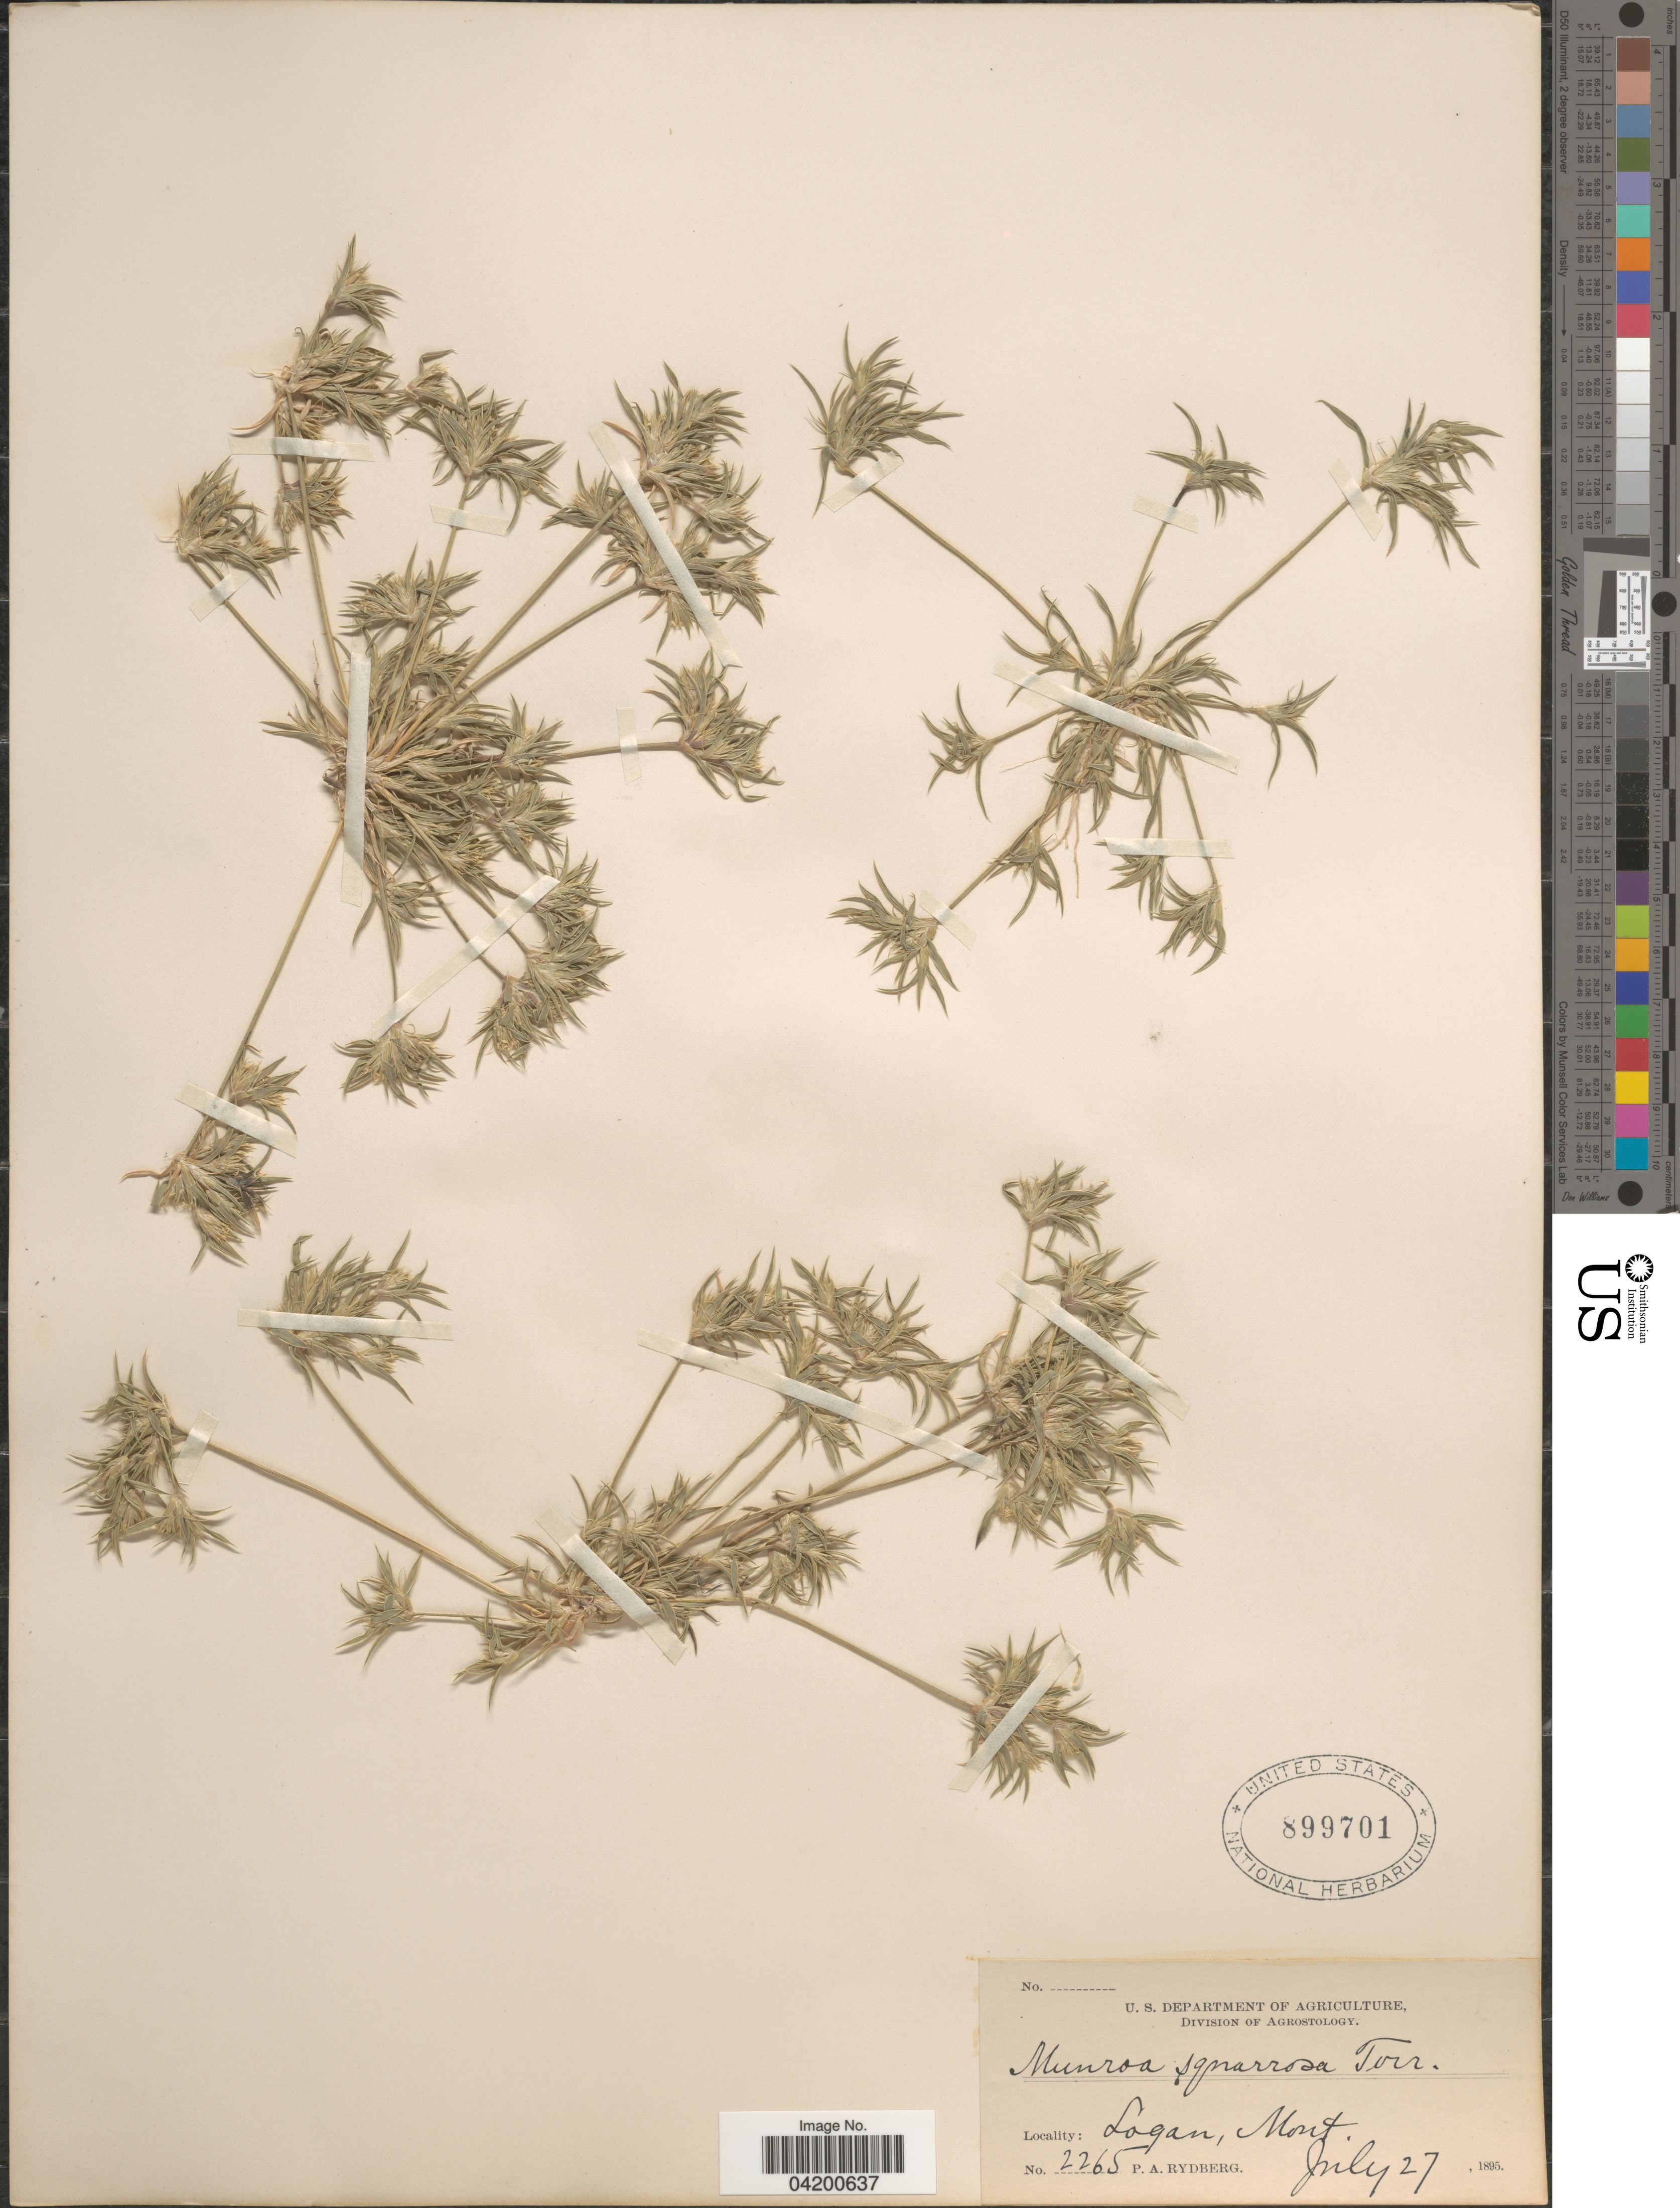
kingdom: Plantae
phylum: Tracheophyta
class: Liliopsida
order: Poales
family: Poaceae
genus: Munroa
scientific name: Munroa squarrosa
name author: (Nutt.) Torr.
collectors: P. A. Rydberg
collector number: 2265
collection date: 1895-07-27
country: United States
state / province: Montana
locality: Logan.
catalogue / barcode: US 899701